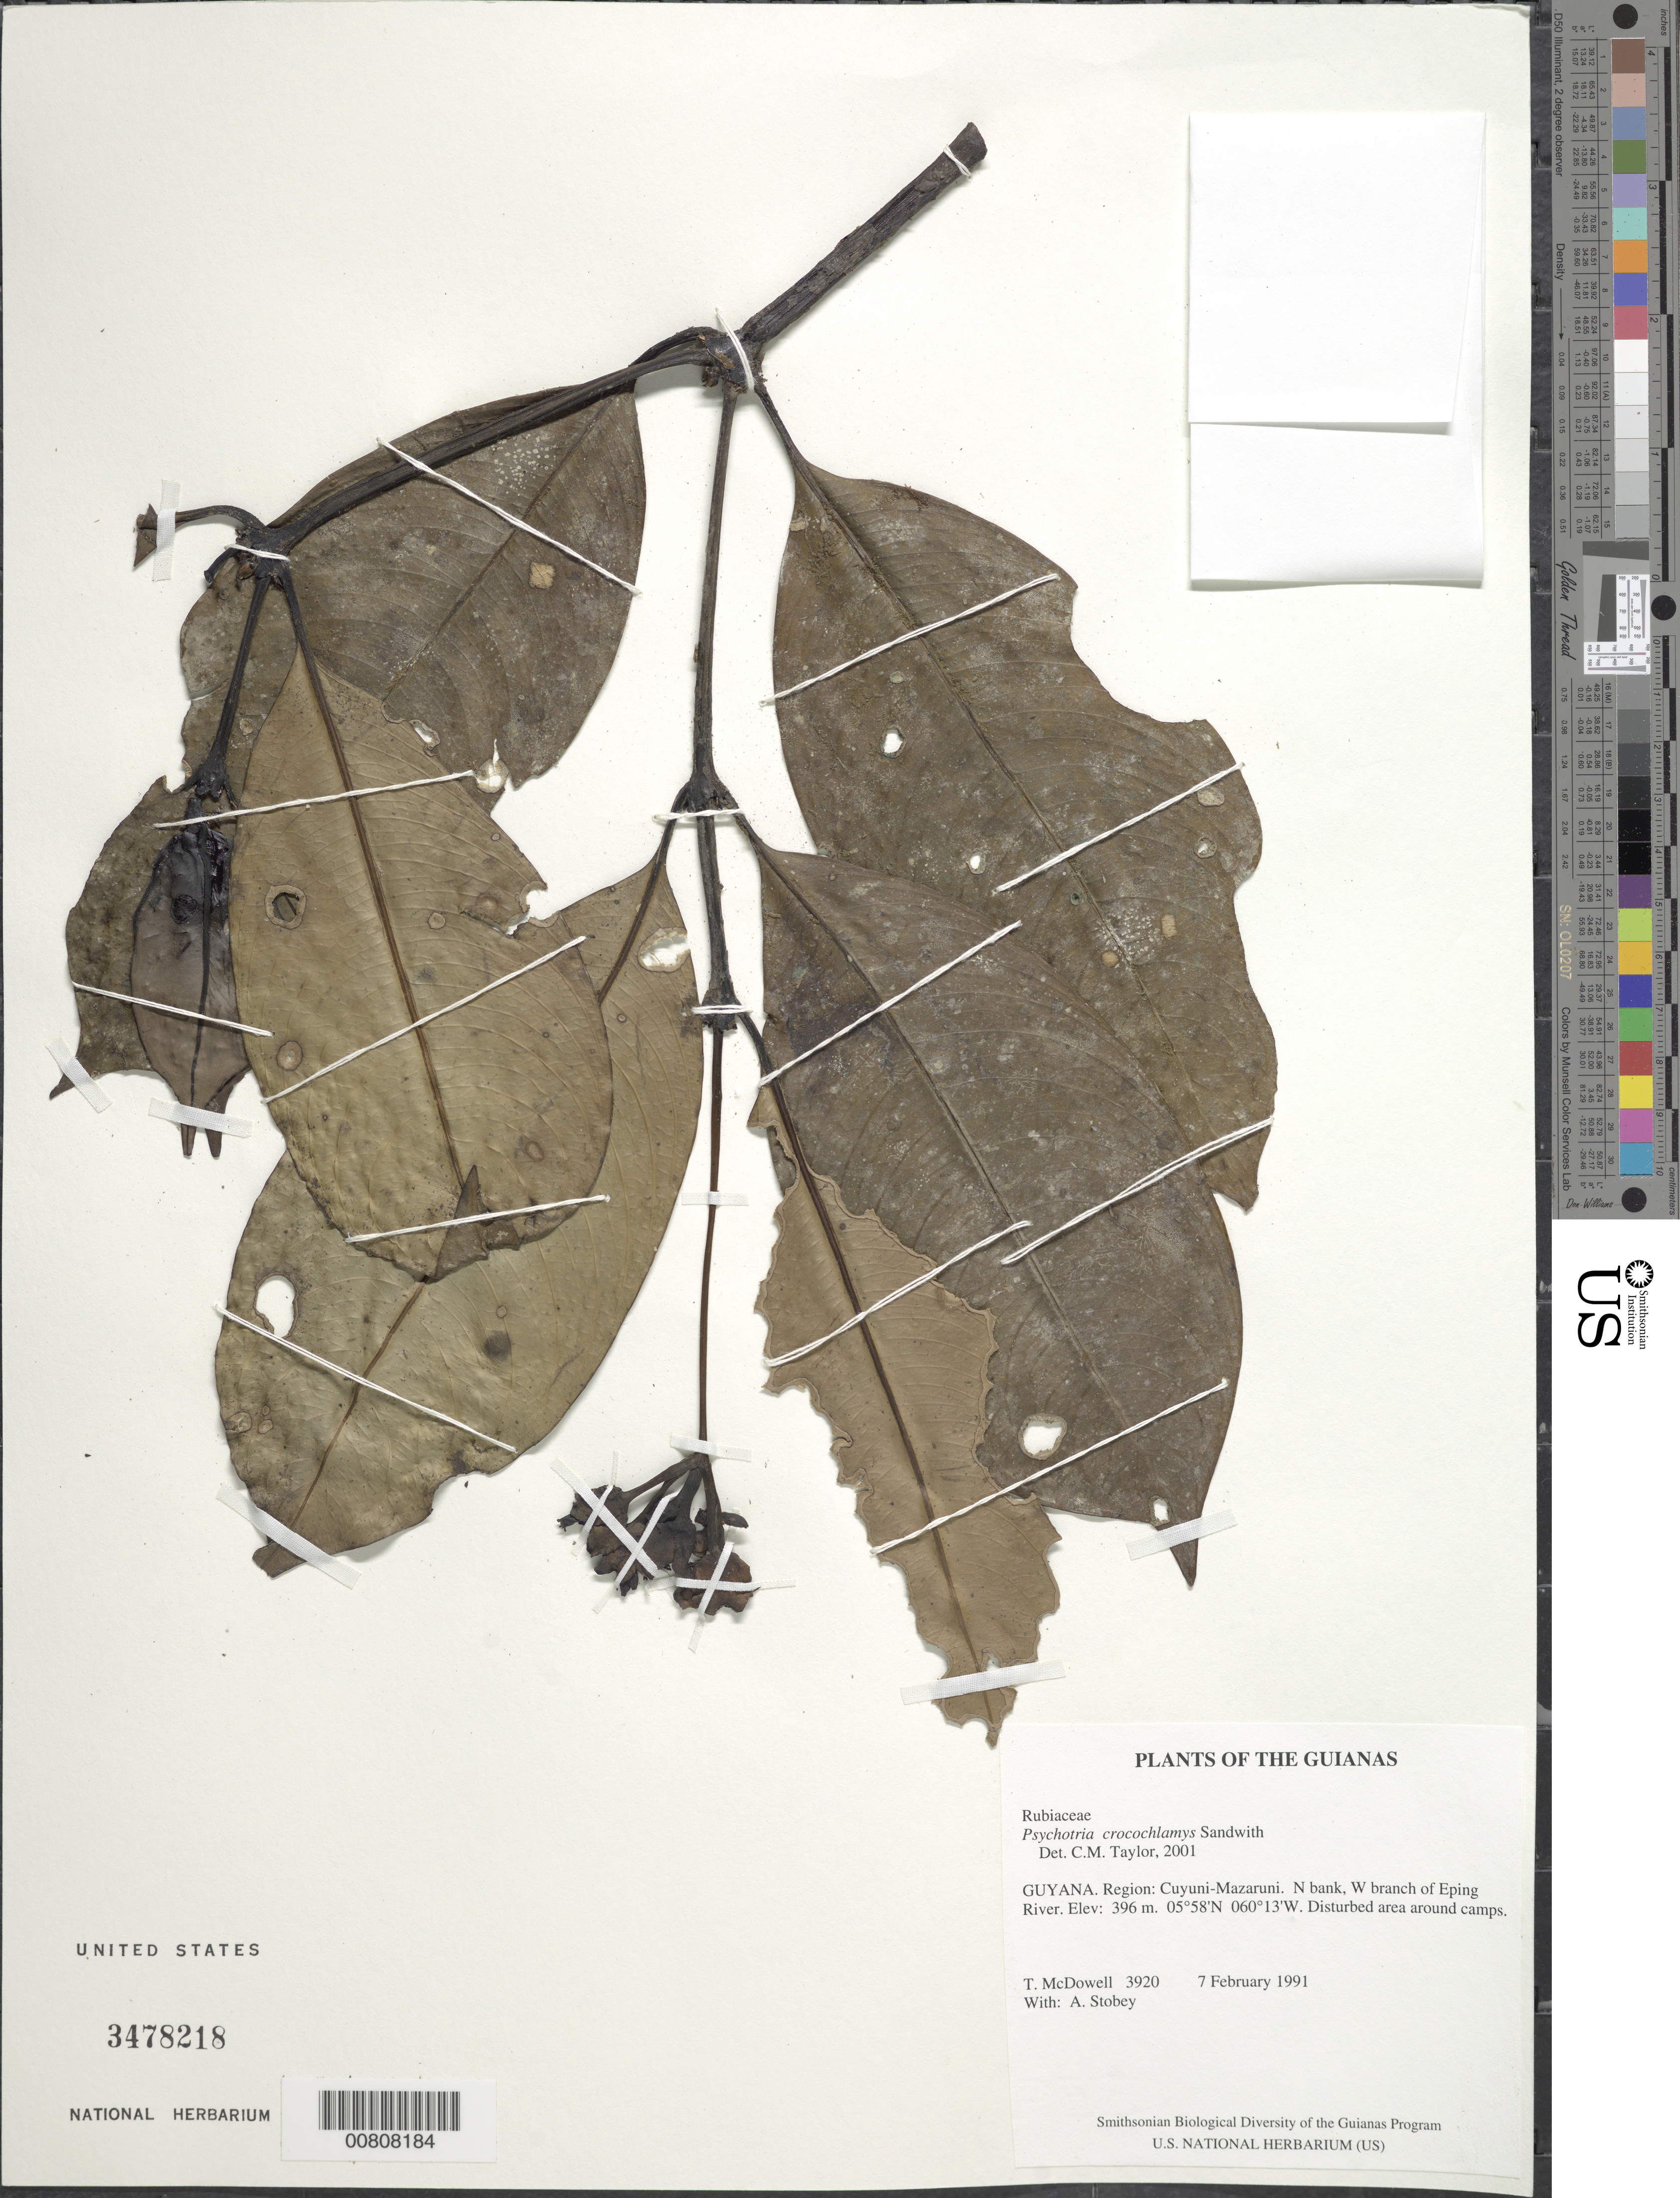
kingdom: Plantae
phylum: Tracheophyta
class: Magnoliopsida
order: Gentianales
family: Rubiaceae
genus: Palicourea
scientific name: Palicourea crocochlamys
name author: (Sandw.) Delprete & J.H. Kirkbr.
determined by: Kirkbride, J. H., Jr.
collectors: T. McDowell & A. Stobey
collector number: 3920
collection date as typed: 7 February 1991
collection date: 1991-02-07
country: Guyana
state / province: Cuyuni-Mazaruni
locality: N bank, W branch of Eping River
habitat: Disturbed area around camps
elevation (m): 396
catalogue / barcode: US 3478218